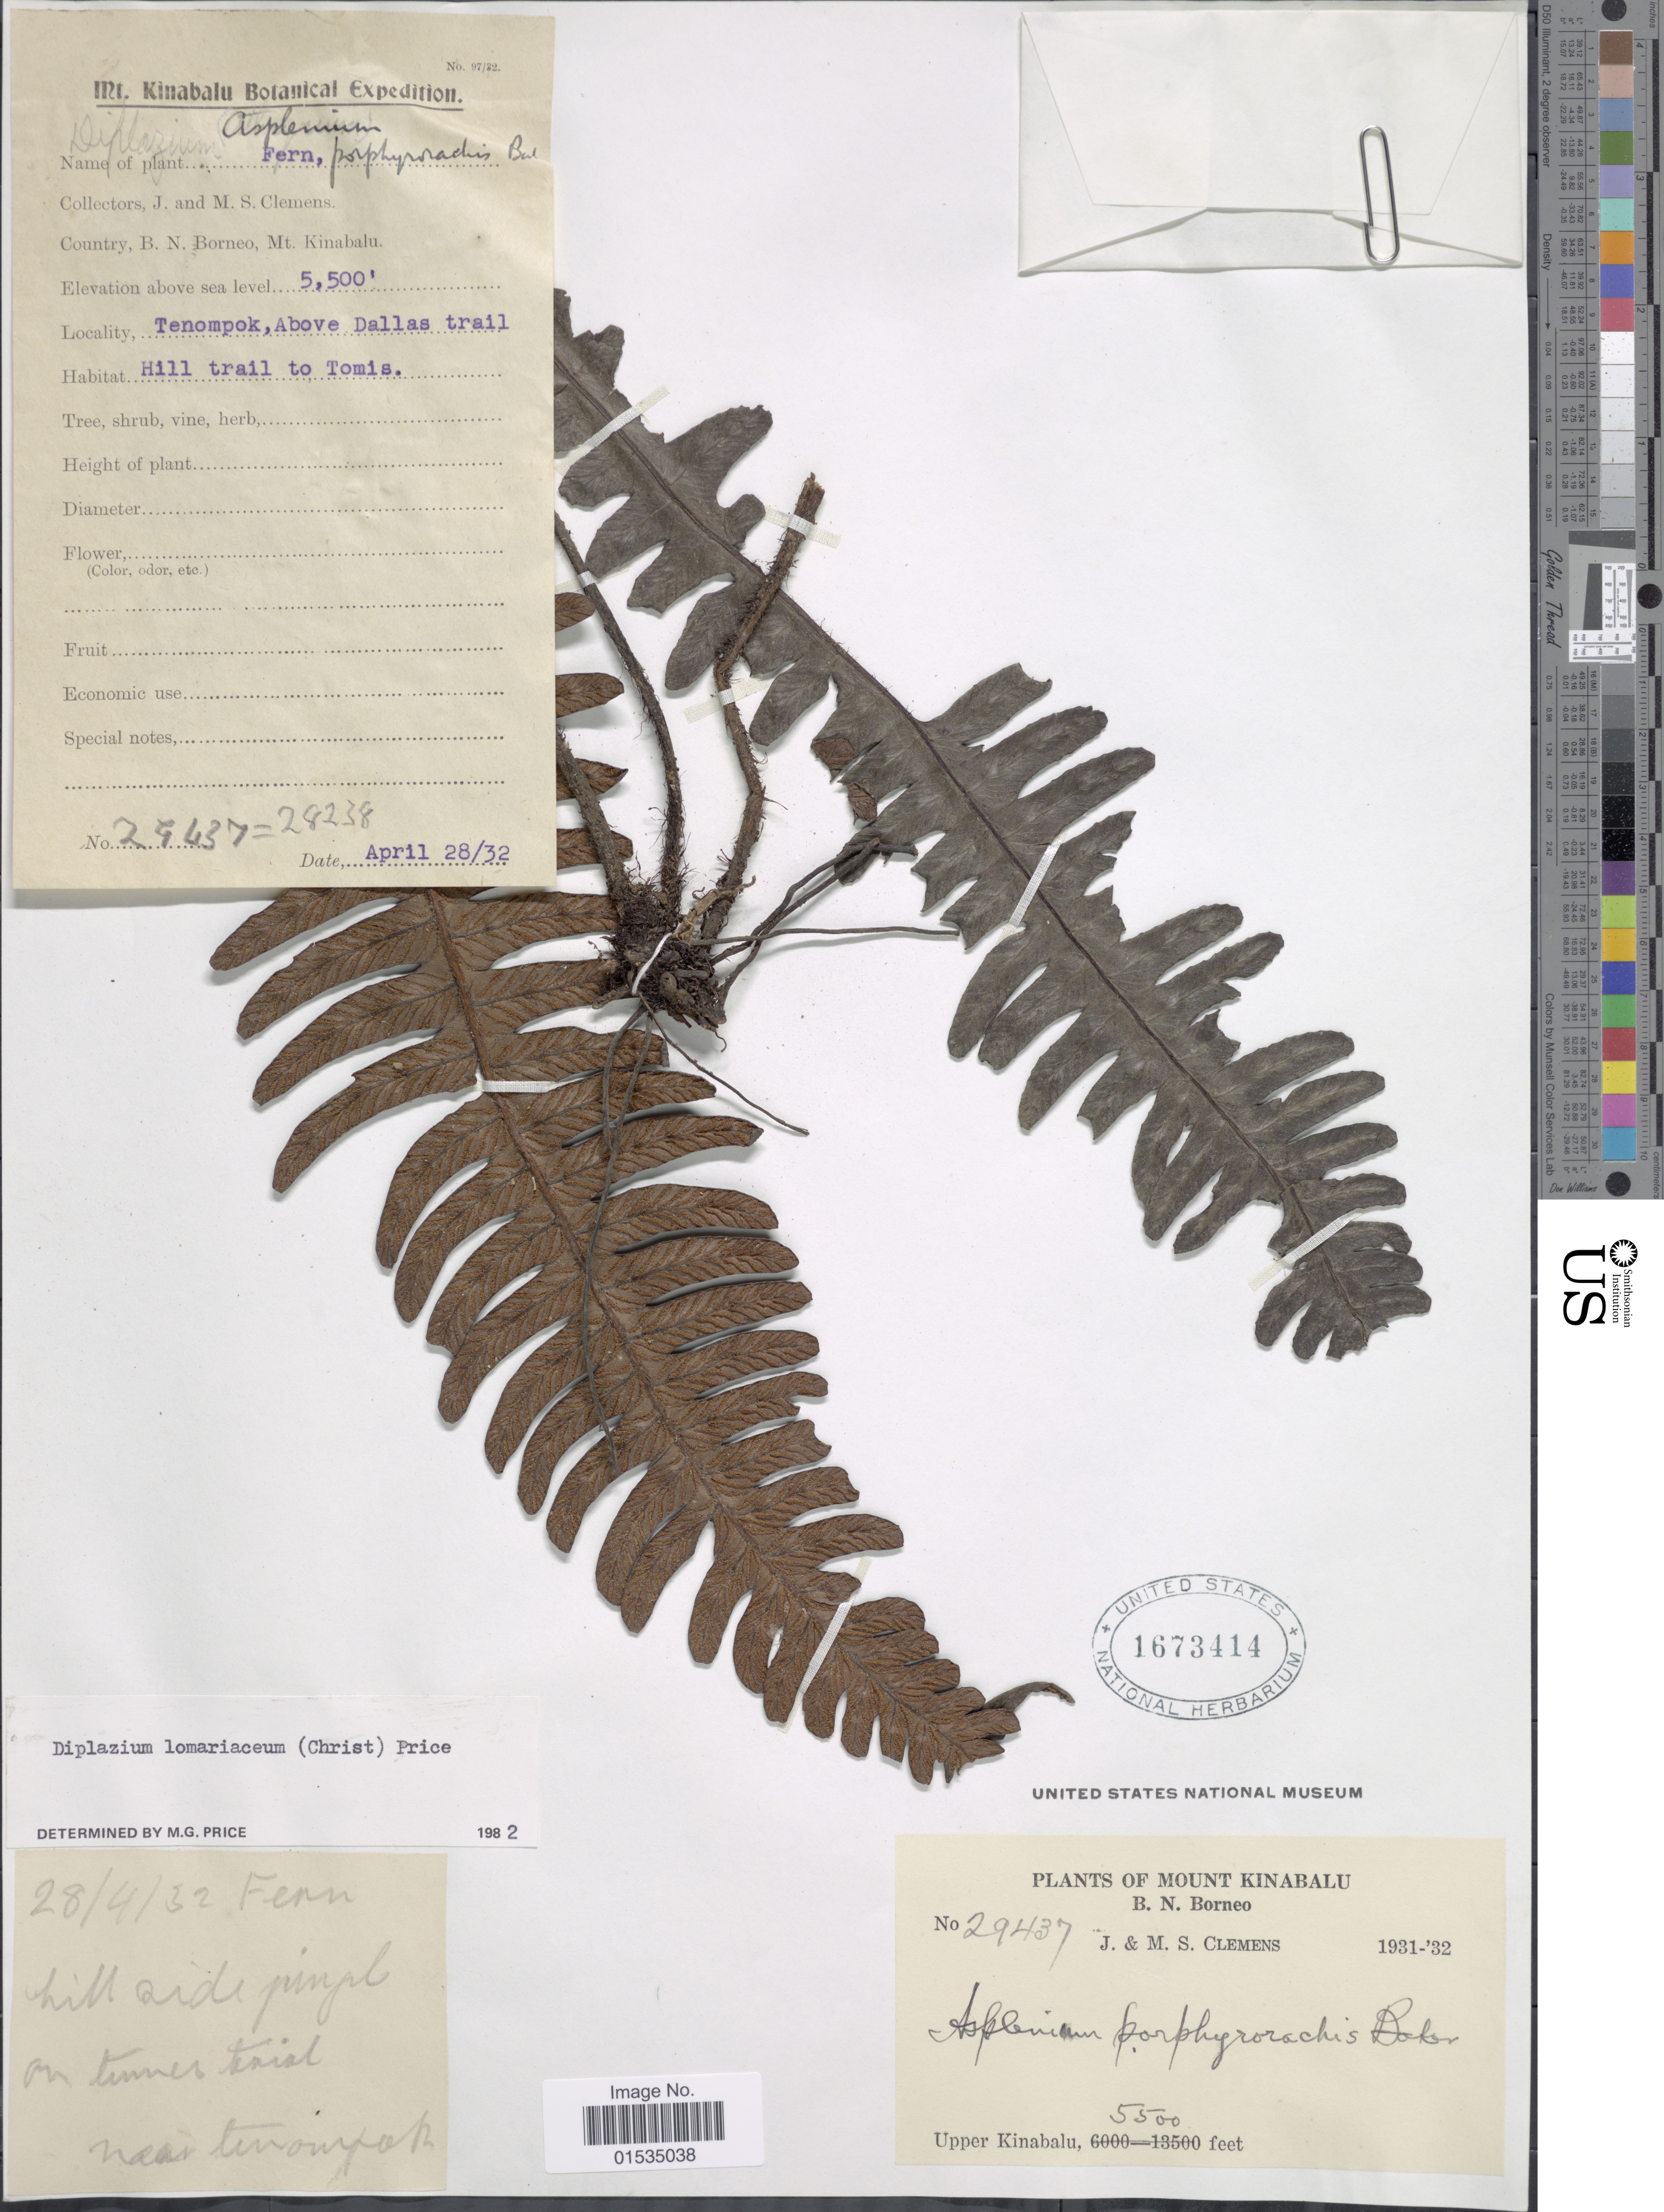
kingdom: Plantae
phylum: Tracheophyta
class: Polypodiopsida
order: Polypodiales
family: Athyriaceae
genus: Diplazium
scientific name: Diplazium lomariaceum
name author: (Christ) M.G. Price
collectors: J. Clemens & M. S. Clemens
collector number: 29437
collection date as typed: Transcribed d/m/y: 28/4/32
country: Malaysia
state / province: Sabah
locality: Mount Kinabalu, B.N. Borneo, near Tenowyah [interpreted]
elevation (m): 1676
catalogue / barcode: US 1673414